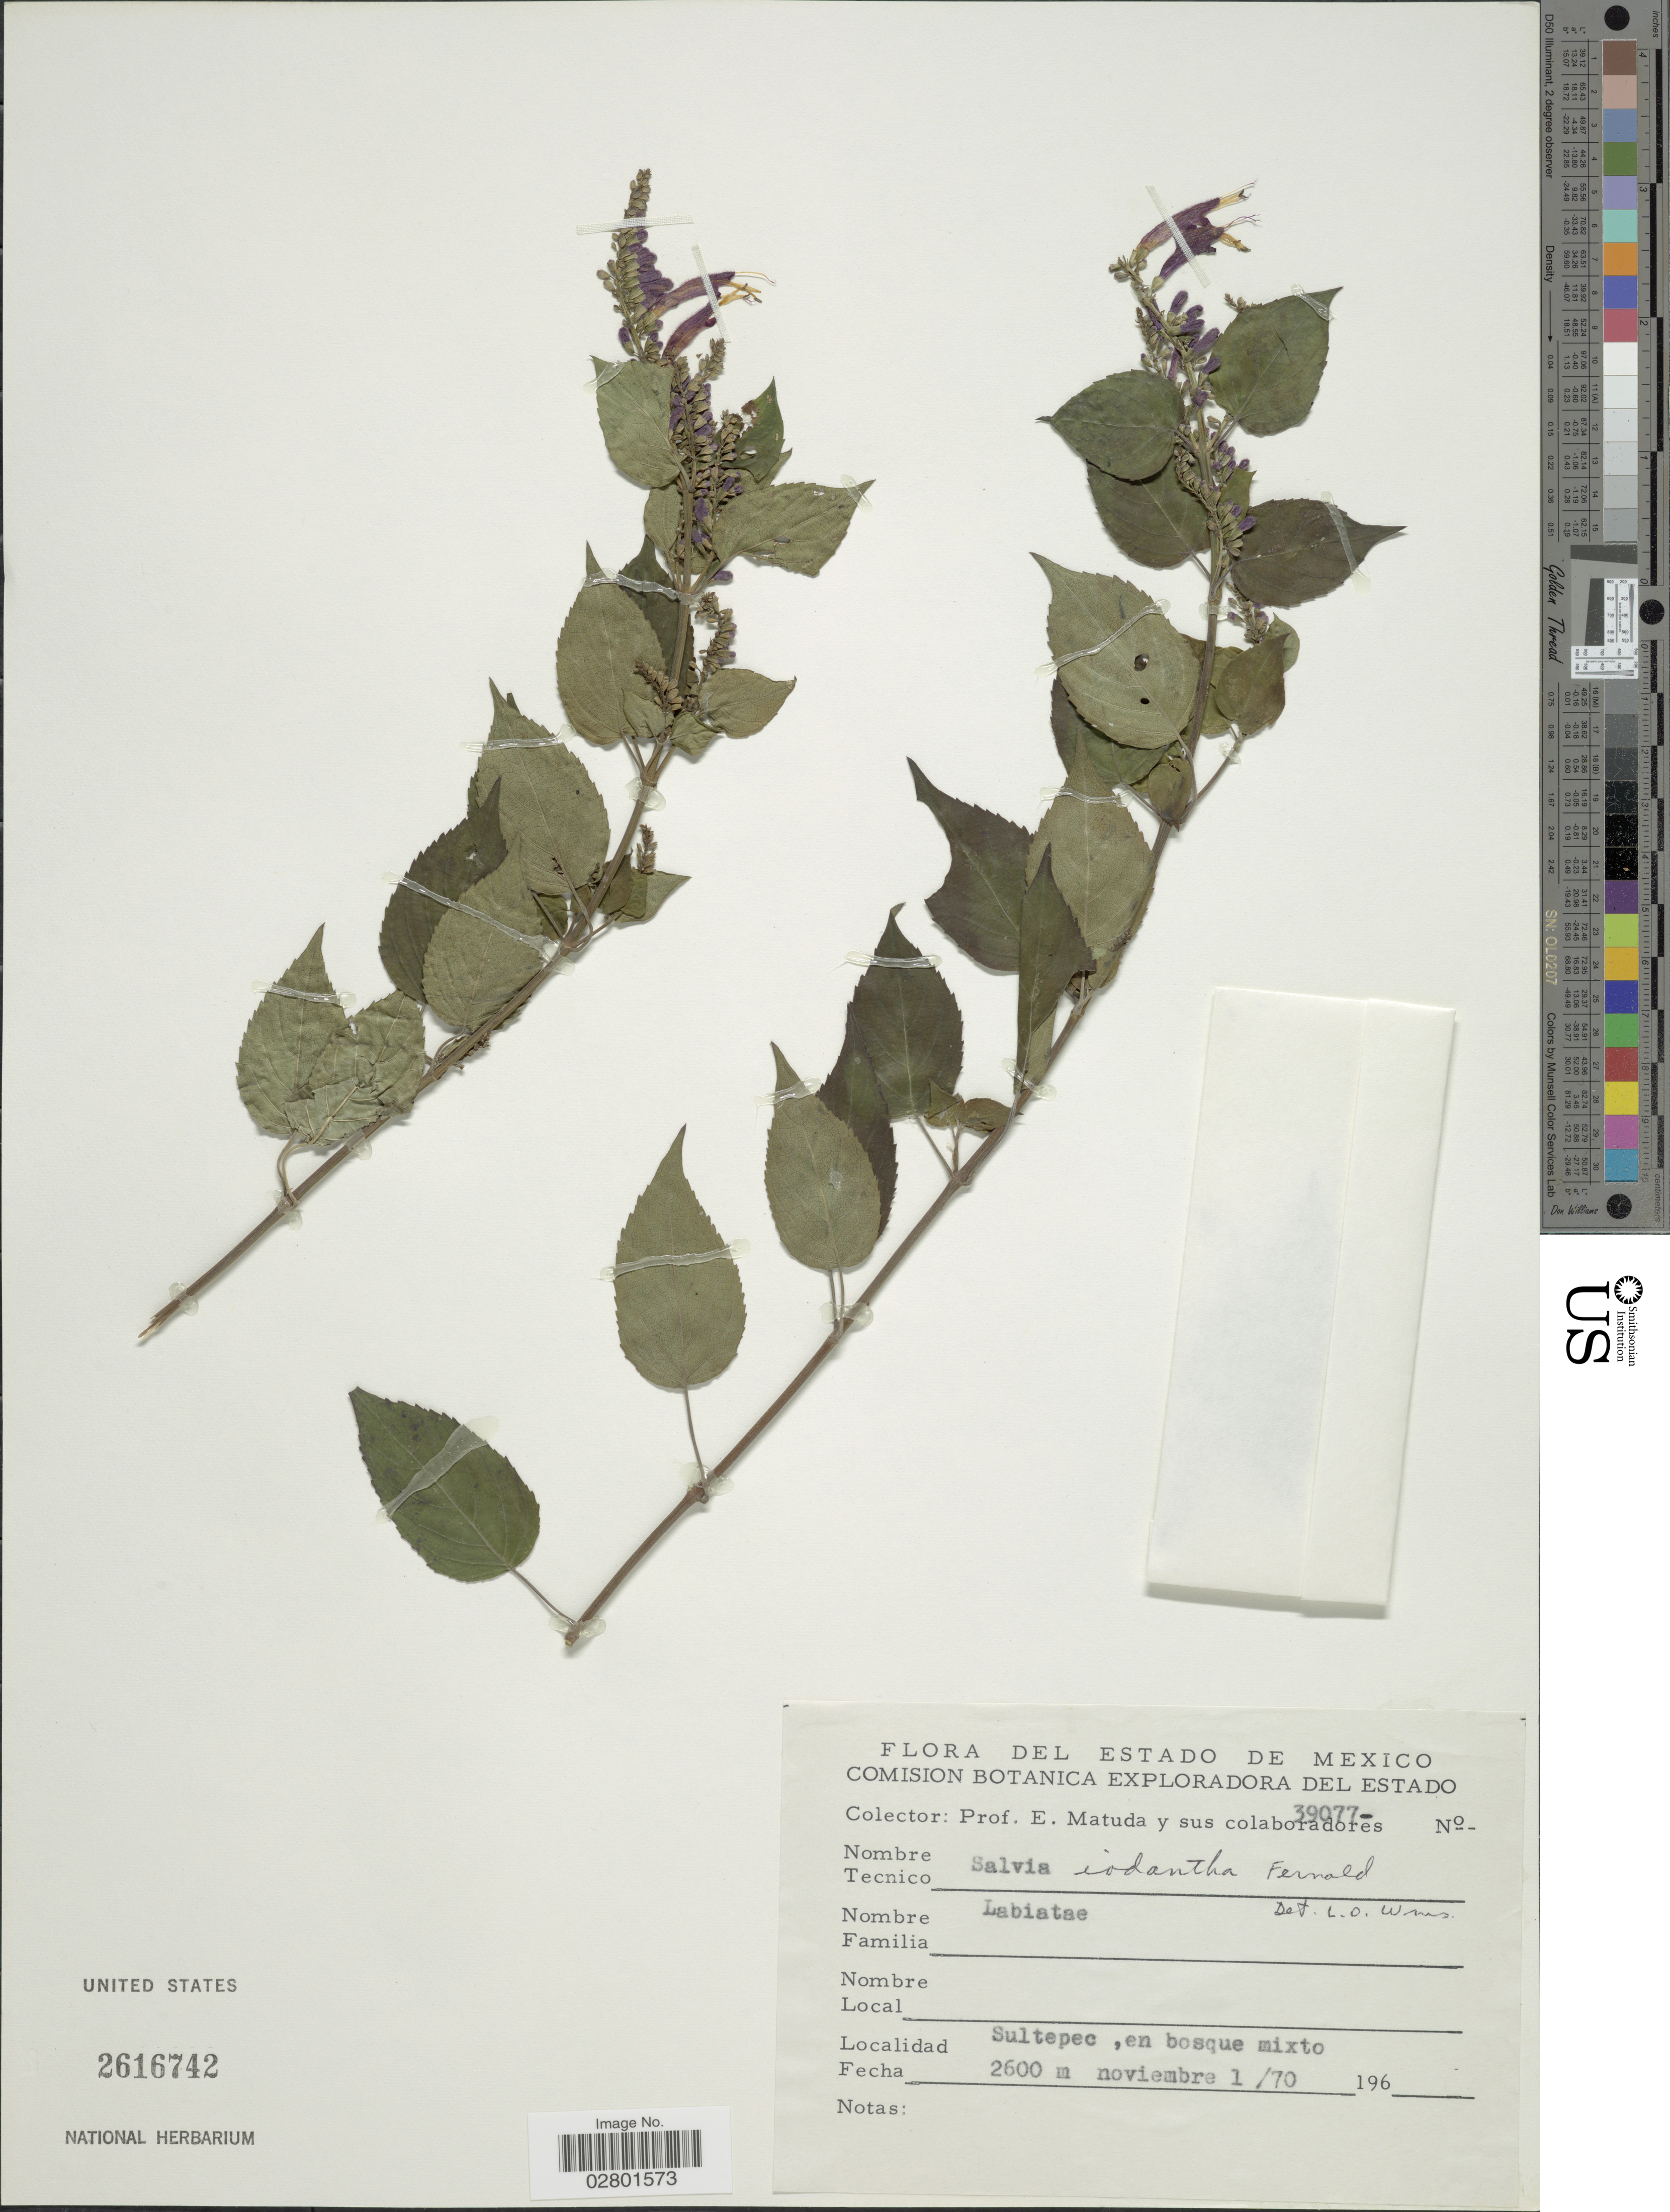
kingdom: Plantae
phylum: Tracheophyta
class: Magnoliopsida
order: Lamiales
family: Lamiaceae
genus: Salvia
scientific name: Salvia iodantha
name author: Fernald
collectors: E. Matuda & Sus Colaboradores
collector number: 39077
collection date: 1970-11-01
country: Mexico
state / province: México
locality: Sultepec, en bosque mixto.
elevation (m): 2600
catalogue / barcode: US 2616742